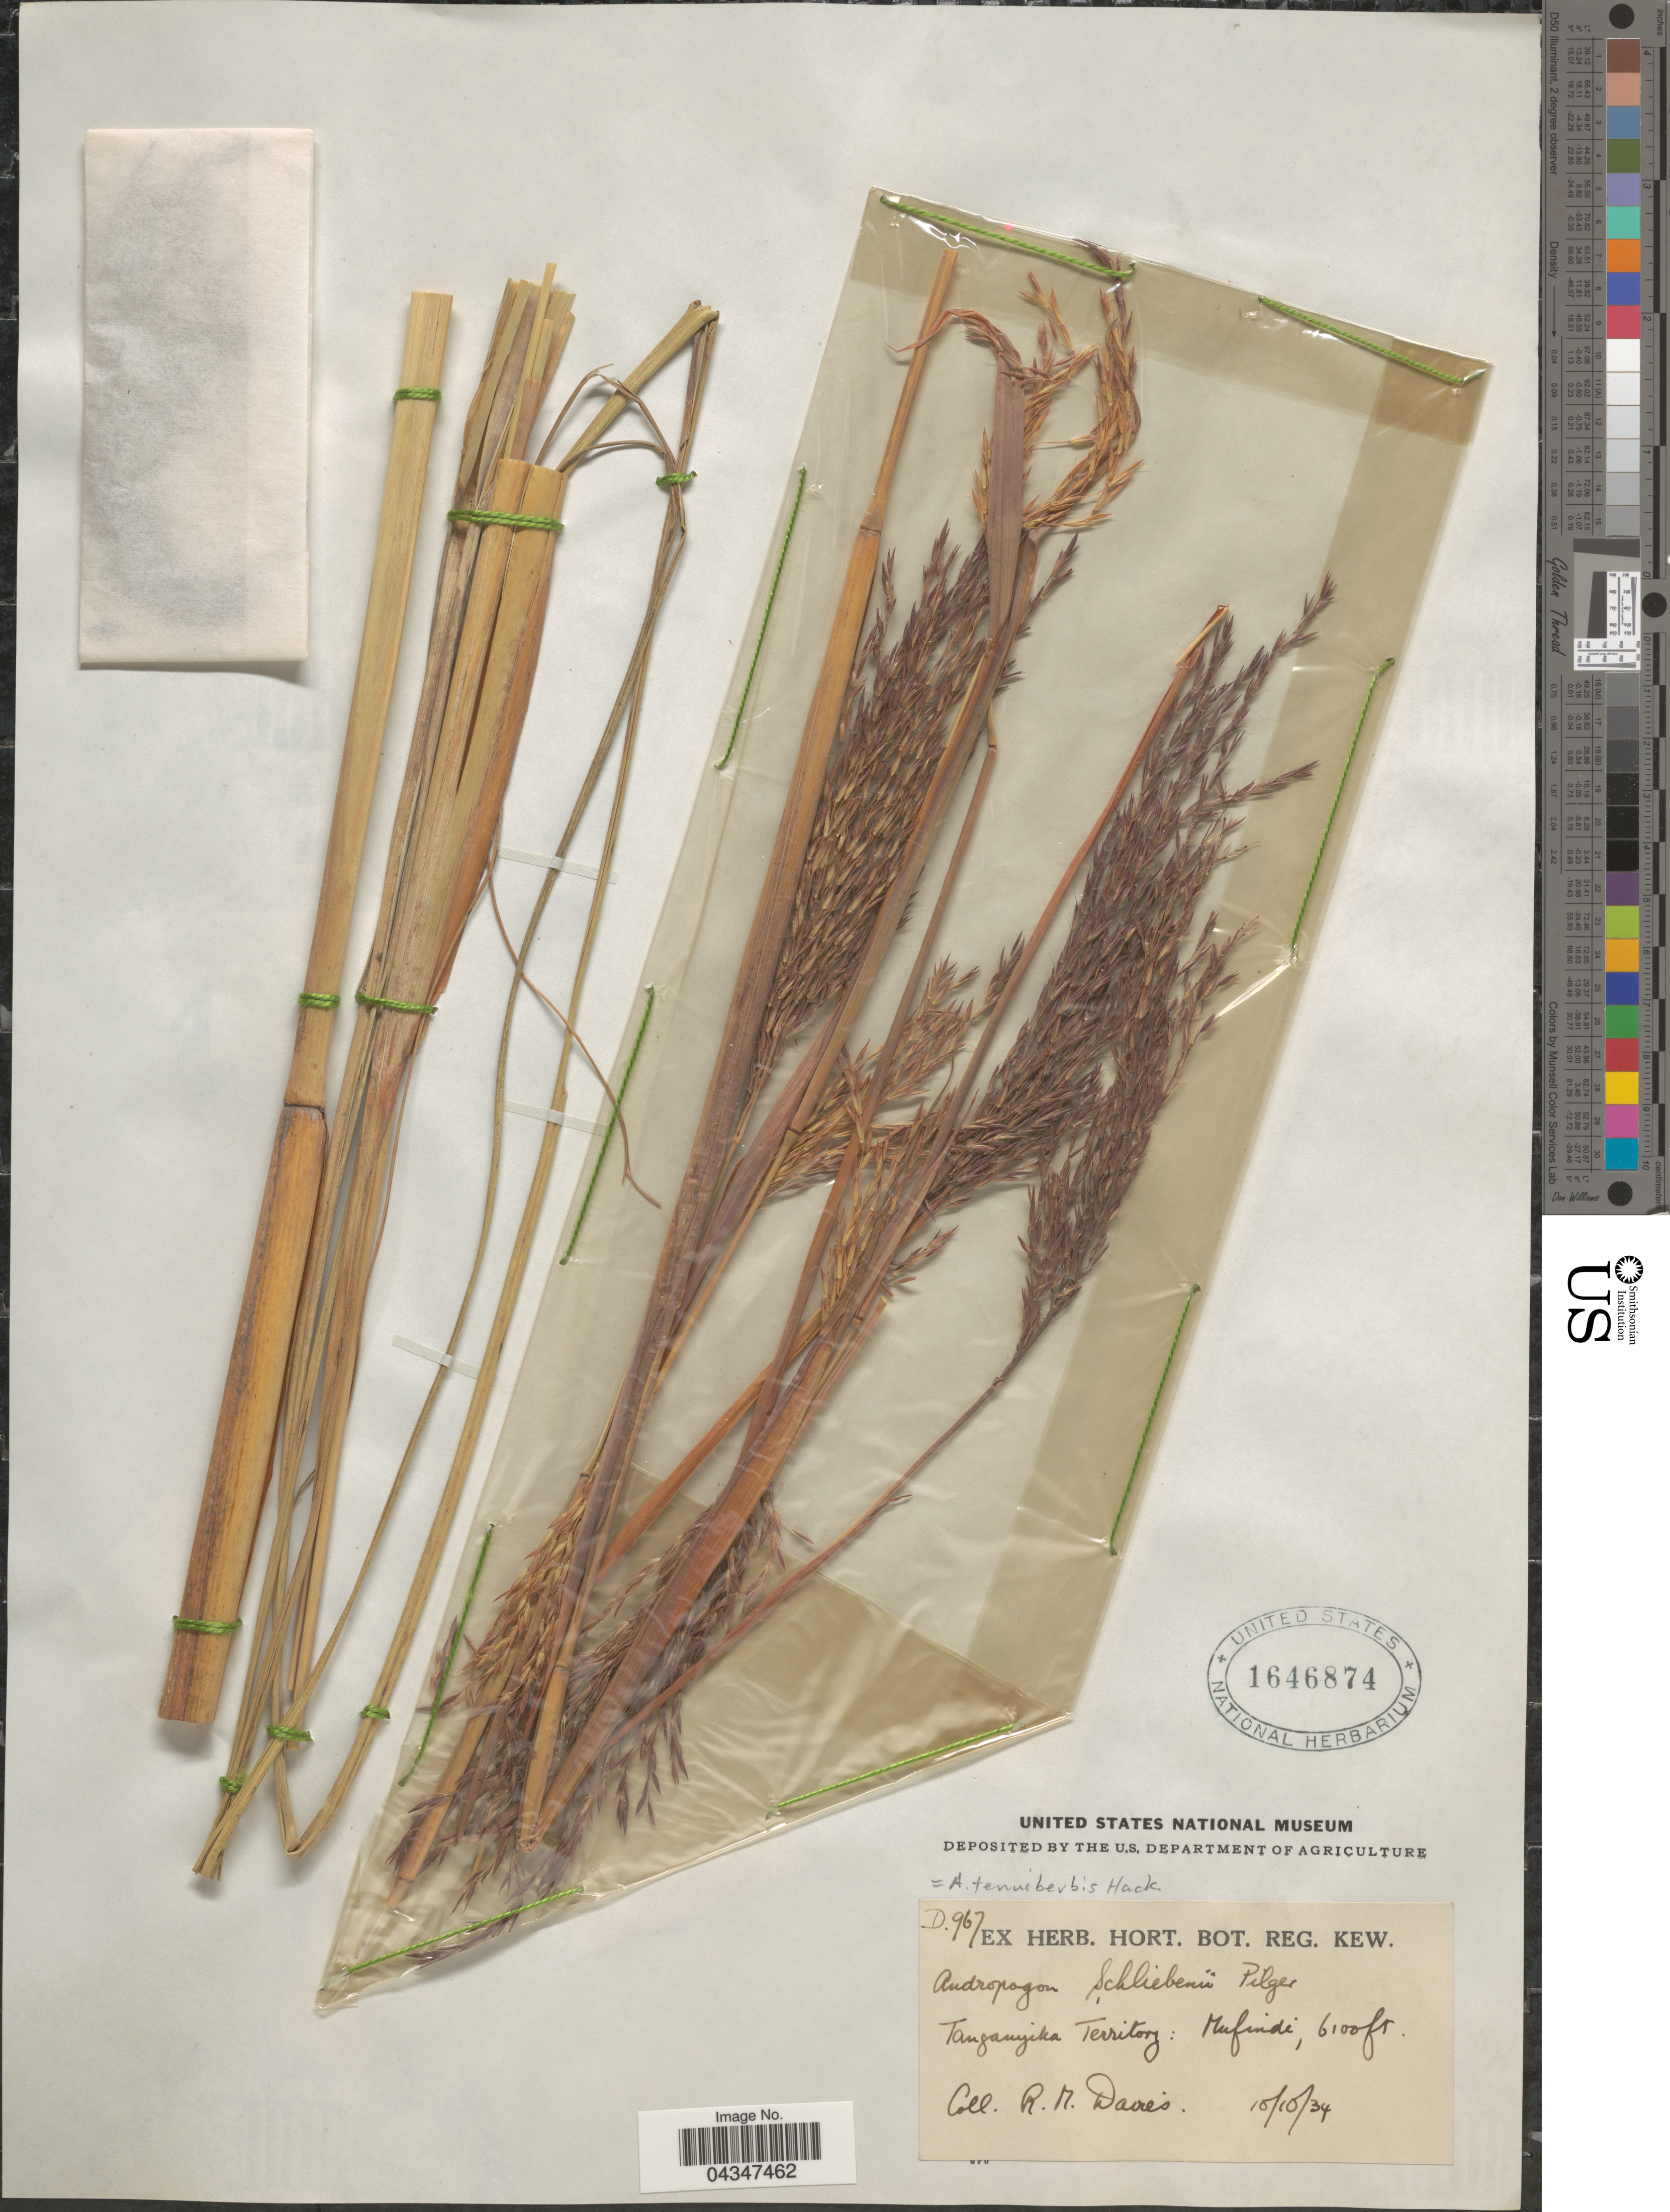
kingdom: Plantae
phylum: Tracheophyta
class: Liliopsida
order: Poales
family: Poaceae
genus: Andropogon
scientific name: Andropogon tenuiberbis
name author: Hack.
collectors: R. Davies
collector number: D967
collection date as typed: Transcribed d/m/y: 10/10/34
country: Tanzania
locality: Tanganyika Territory: Mufindi.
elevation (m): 1859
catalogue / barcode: US 1646874